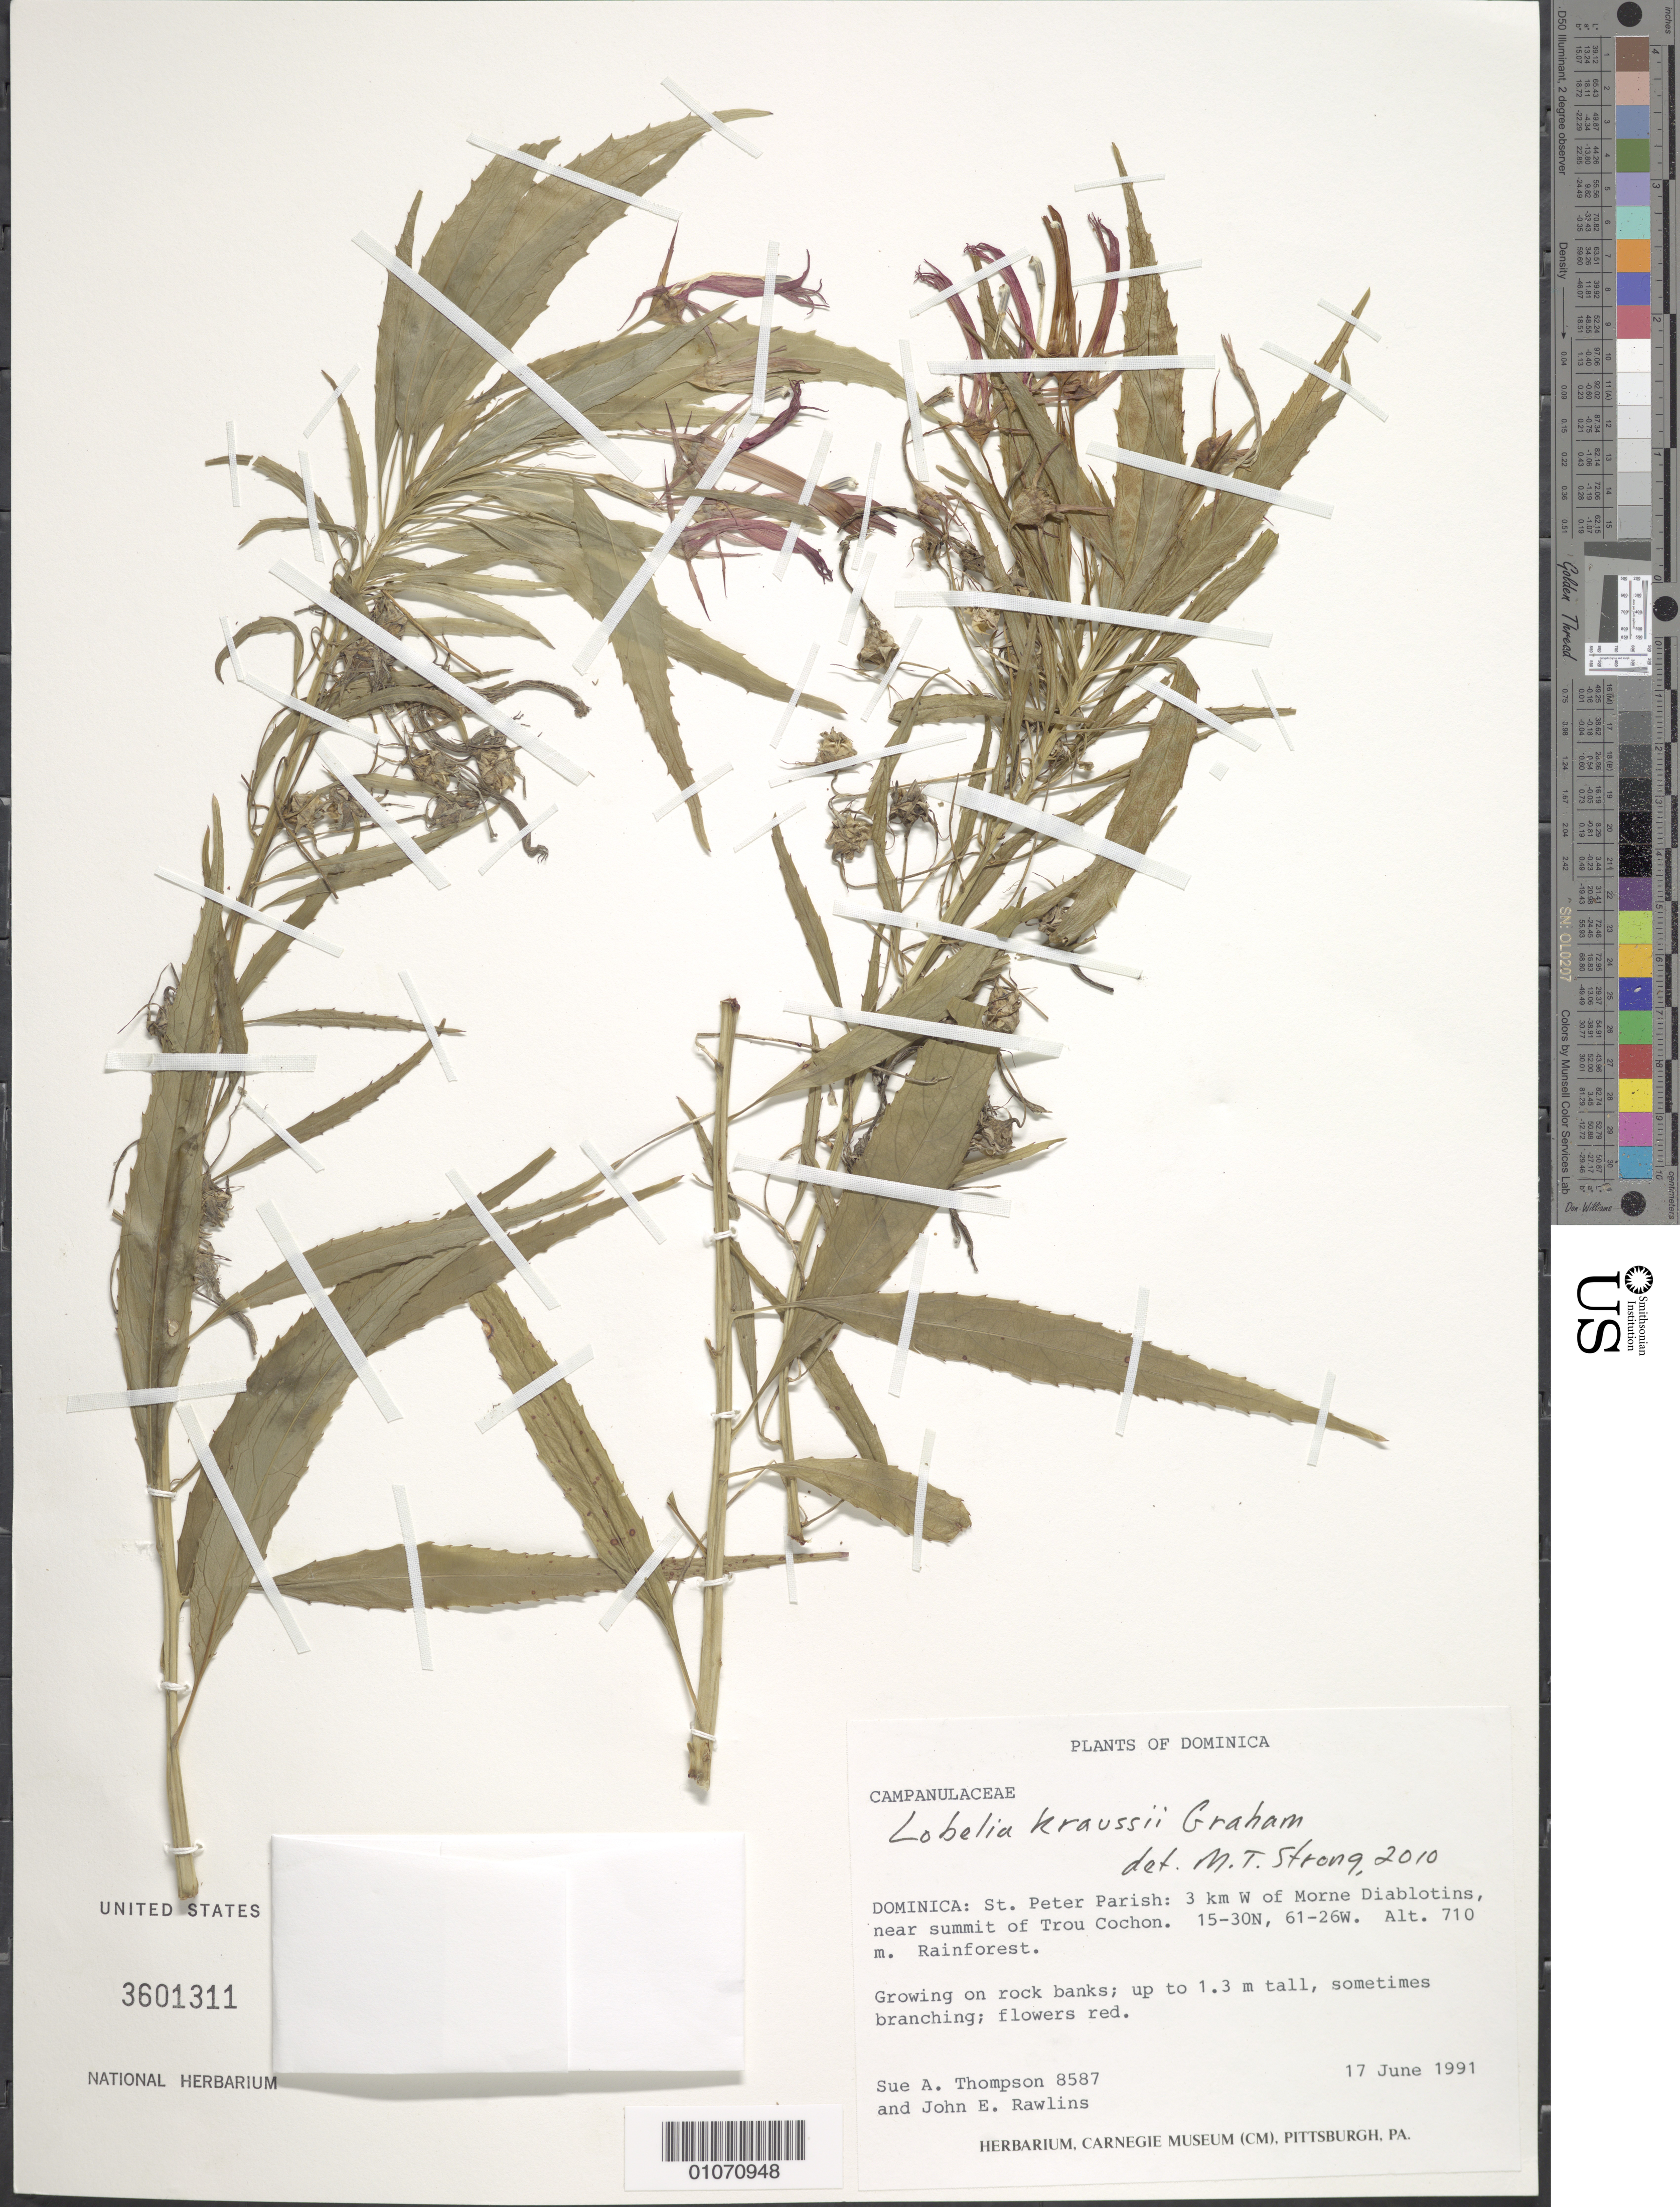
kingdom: Plantae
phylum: Tracheophyta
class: Magnoliopsida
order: Asterales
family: Campanulaceae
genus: Lobelia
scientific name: Lobelia kraussii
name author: Graham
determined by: Strong, M. T., (US), Smithsonian Institution - National Museum of Natural History (UNITED STATES)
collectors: S. A. Thompson & J. Rawlins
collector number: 8587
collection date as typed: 17 Jun 1991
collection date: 1991-06-17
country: Dominica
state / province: St. Peter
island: Dominica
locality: Morne Diablotins, 3 km W of; near summit of Trou Cochon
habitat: Rainforest; growing on rock banks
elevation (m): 710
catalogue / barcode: US 3601311